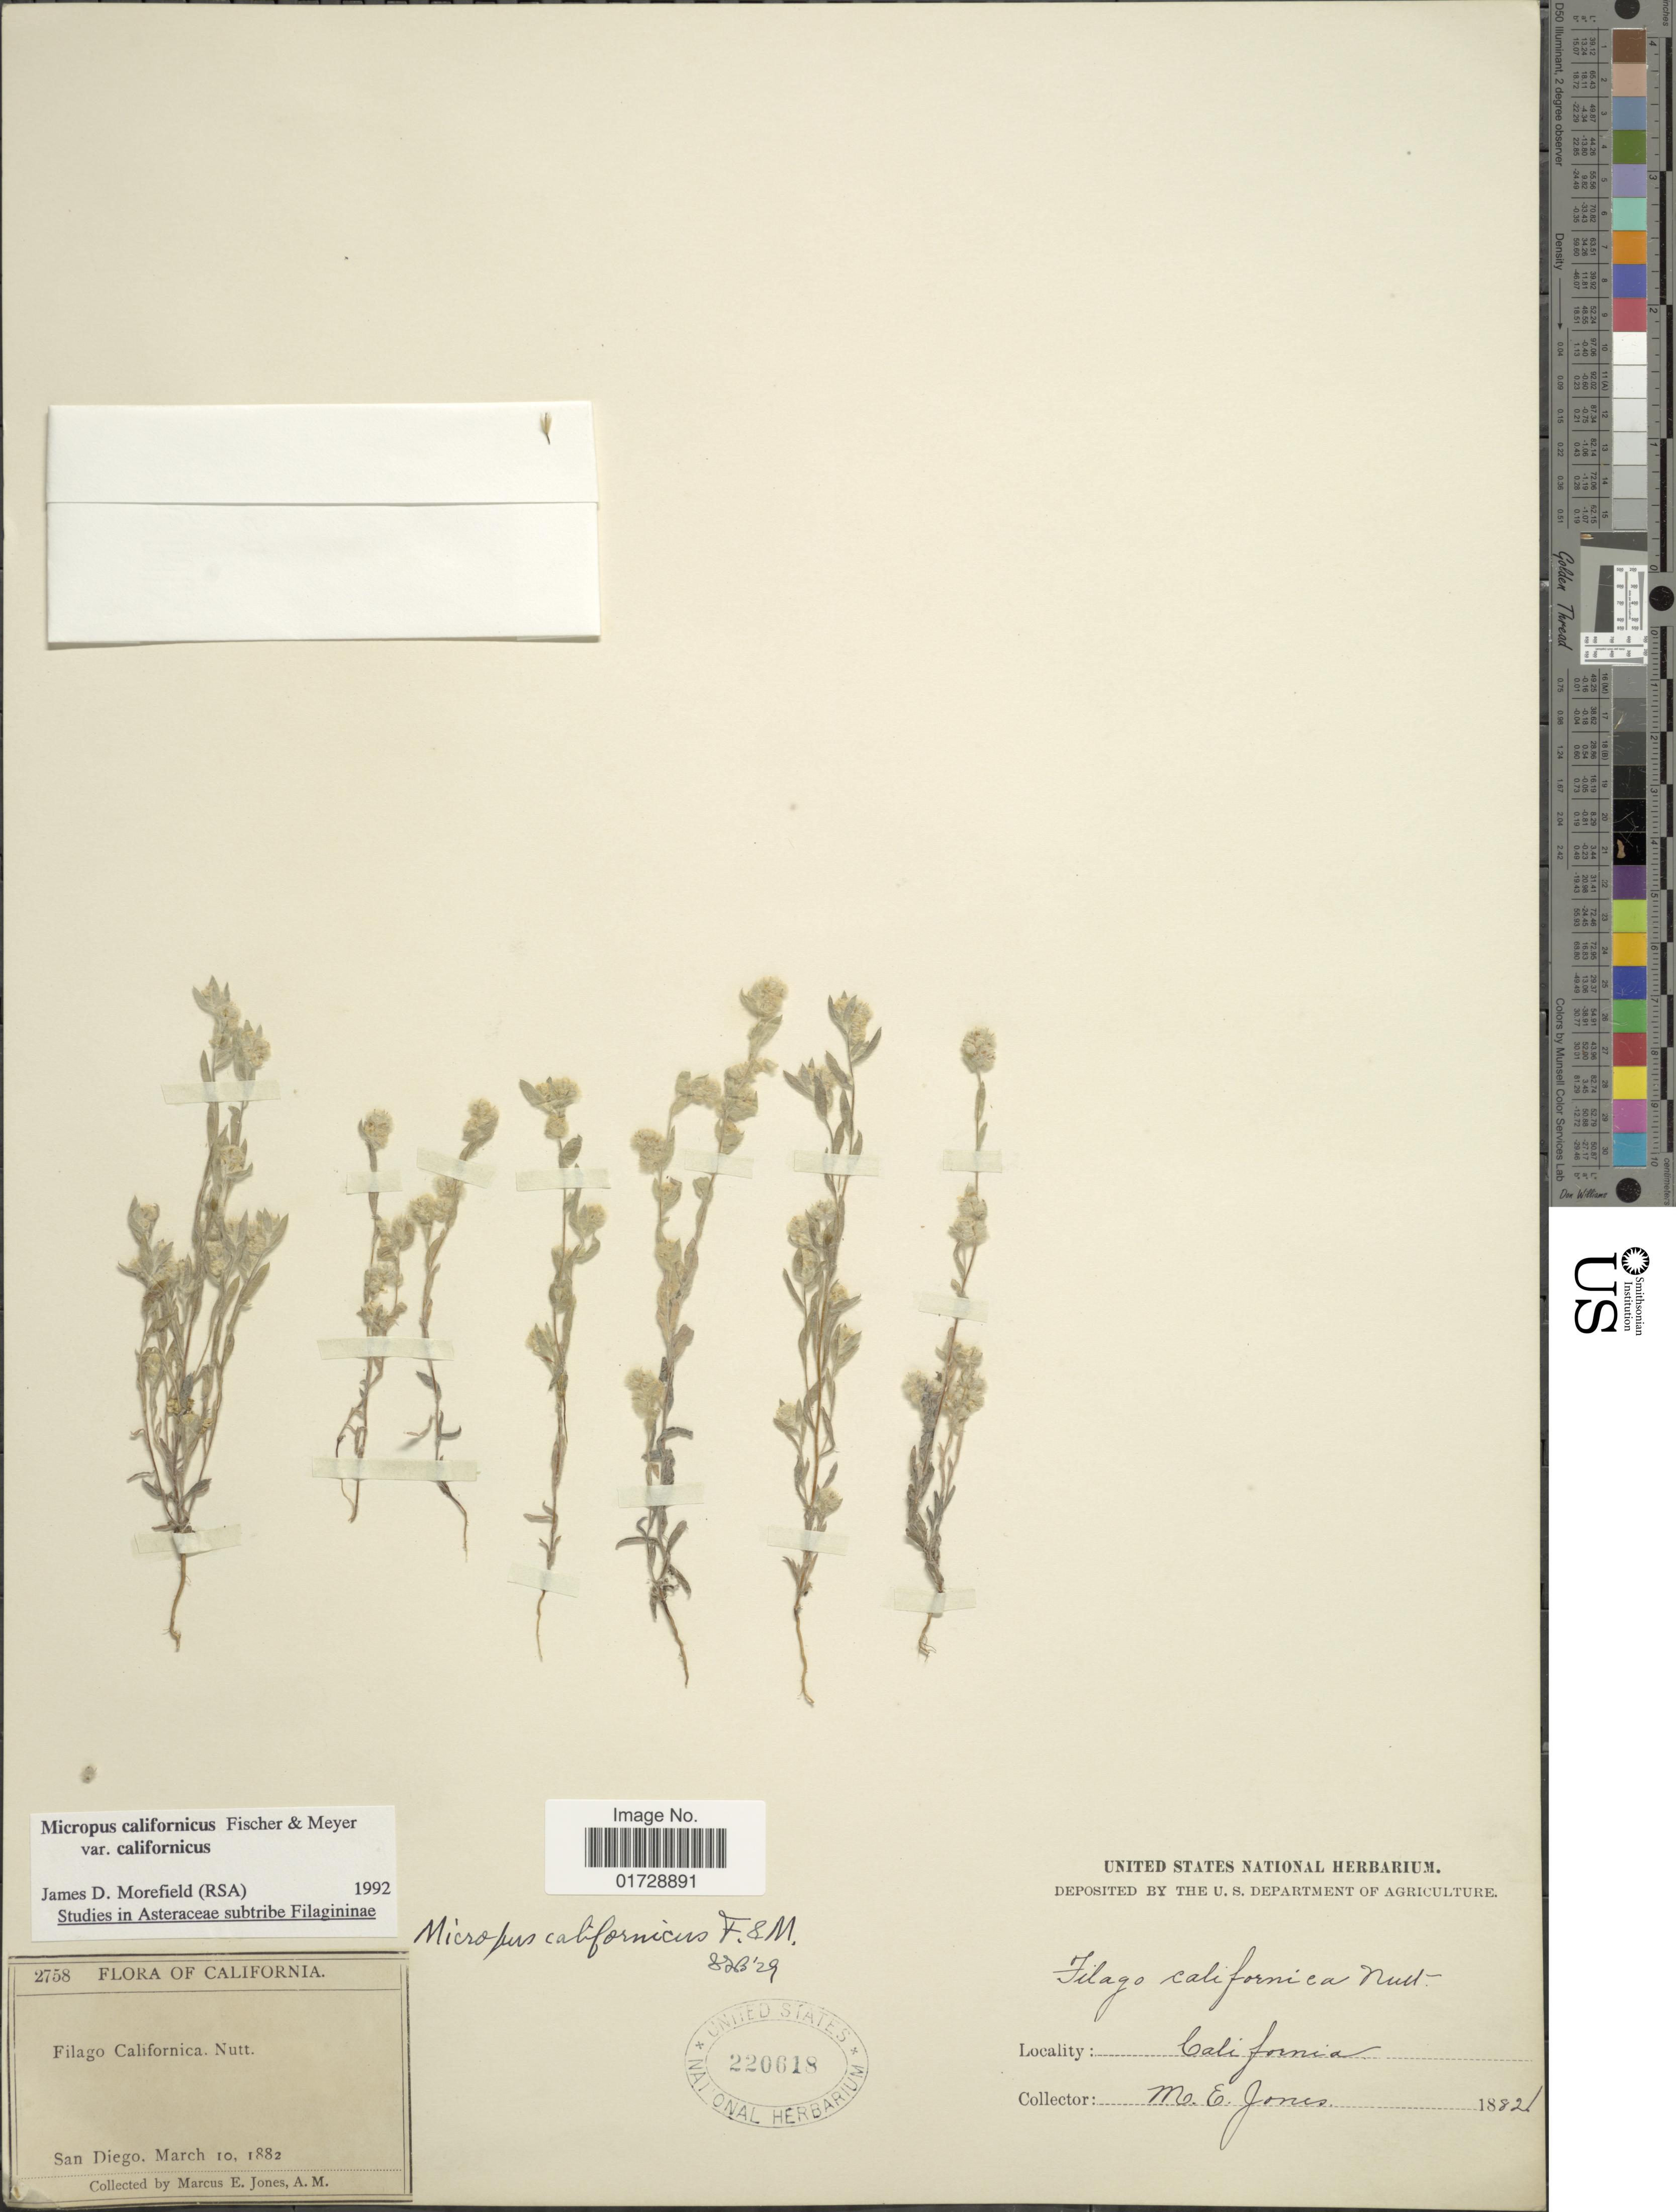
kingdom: Plantae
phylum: Tracheophyta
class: Magnoliopsida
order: Asterales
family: Asteraceae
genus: Micropus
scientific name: Micropus californicus var. californicus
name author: Fisch. & C.A. Mey.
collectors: M. E. Jones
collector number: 2758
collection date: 1882-03-10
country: United States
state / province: California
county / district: San Diego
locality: San Diego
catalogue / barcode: US 220618